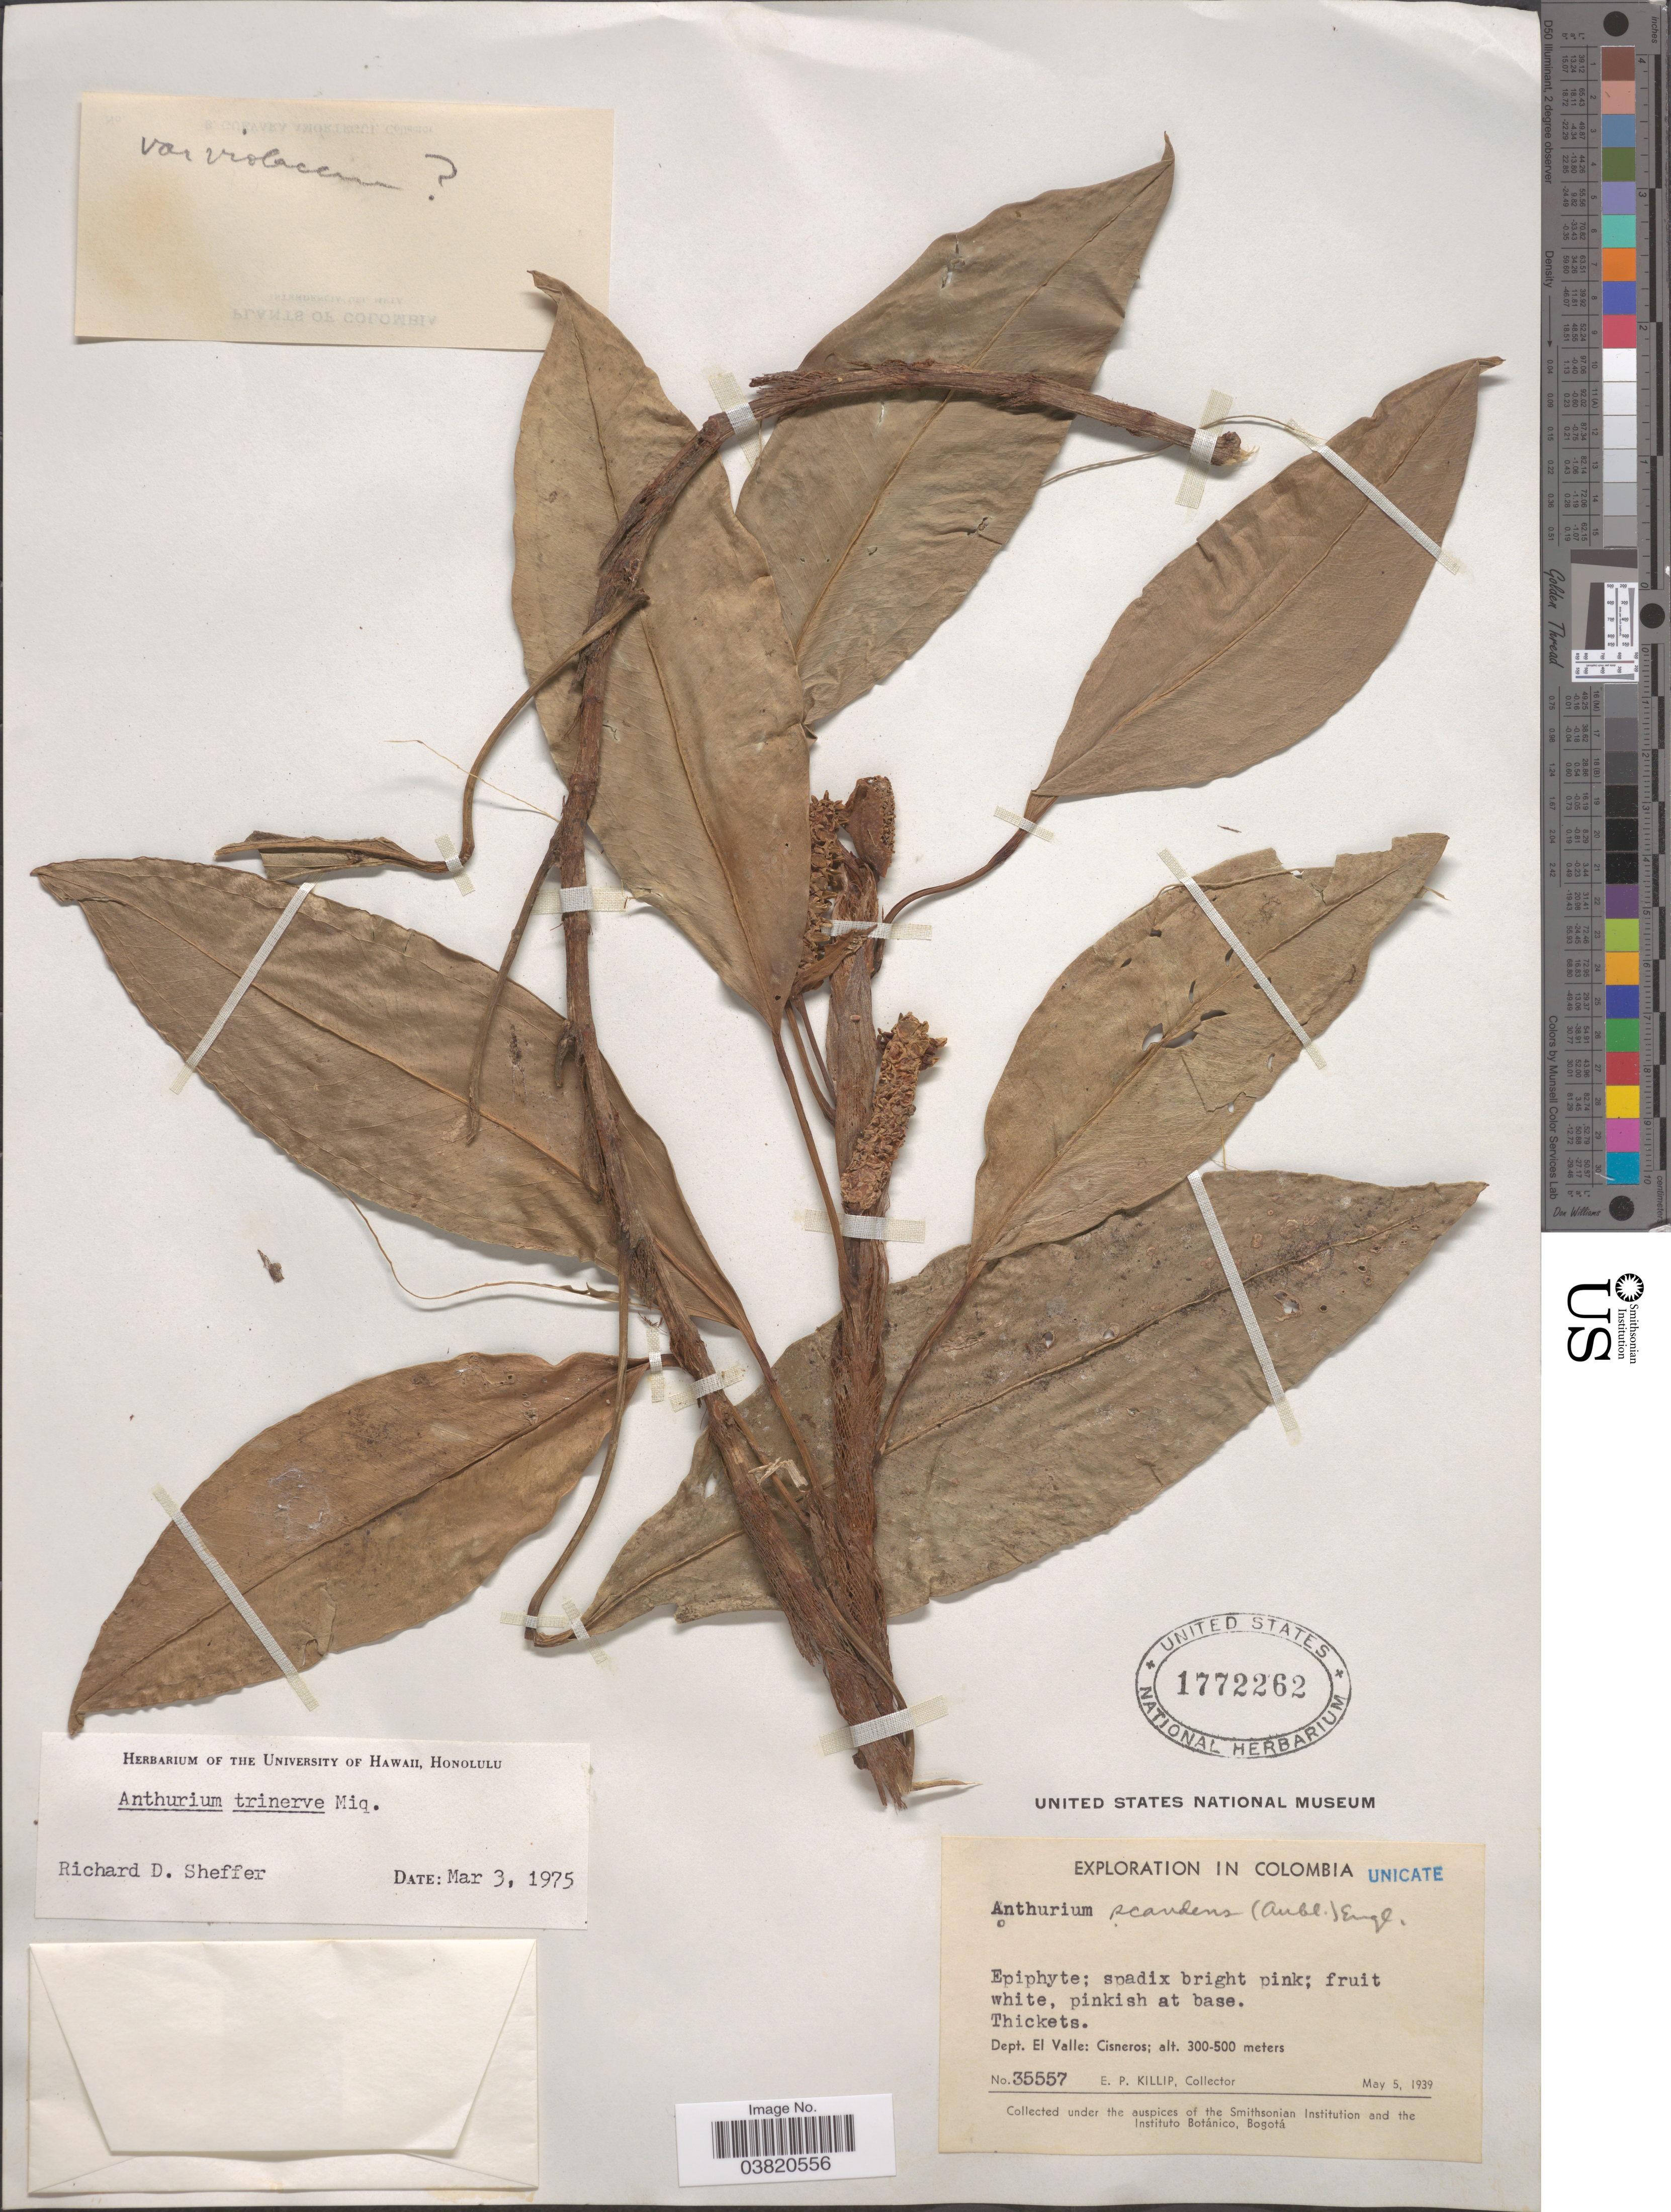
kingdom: Plantae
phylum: Tracheophyta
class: Liliopsida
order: Alismatales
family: Araceae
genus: Anthurium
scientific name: Anthurium trinerve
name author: Miq.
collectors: E. P. Killip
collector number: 35557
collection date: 1939-05-05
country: Colombia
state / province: Valle del Cauca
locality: Thickets. Dept. El Valle: Cisneros.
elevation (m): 300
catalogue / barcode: US 1772262